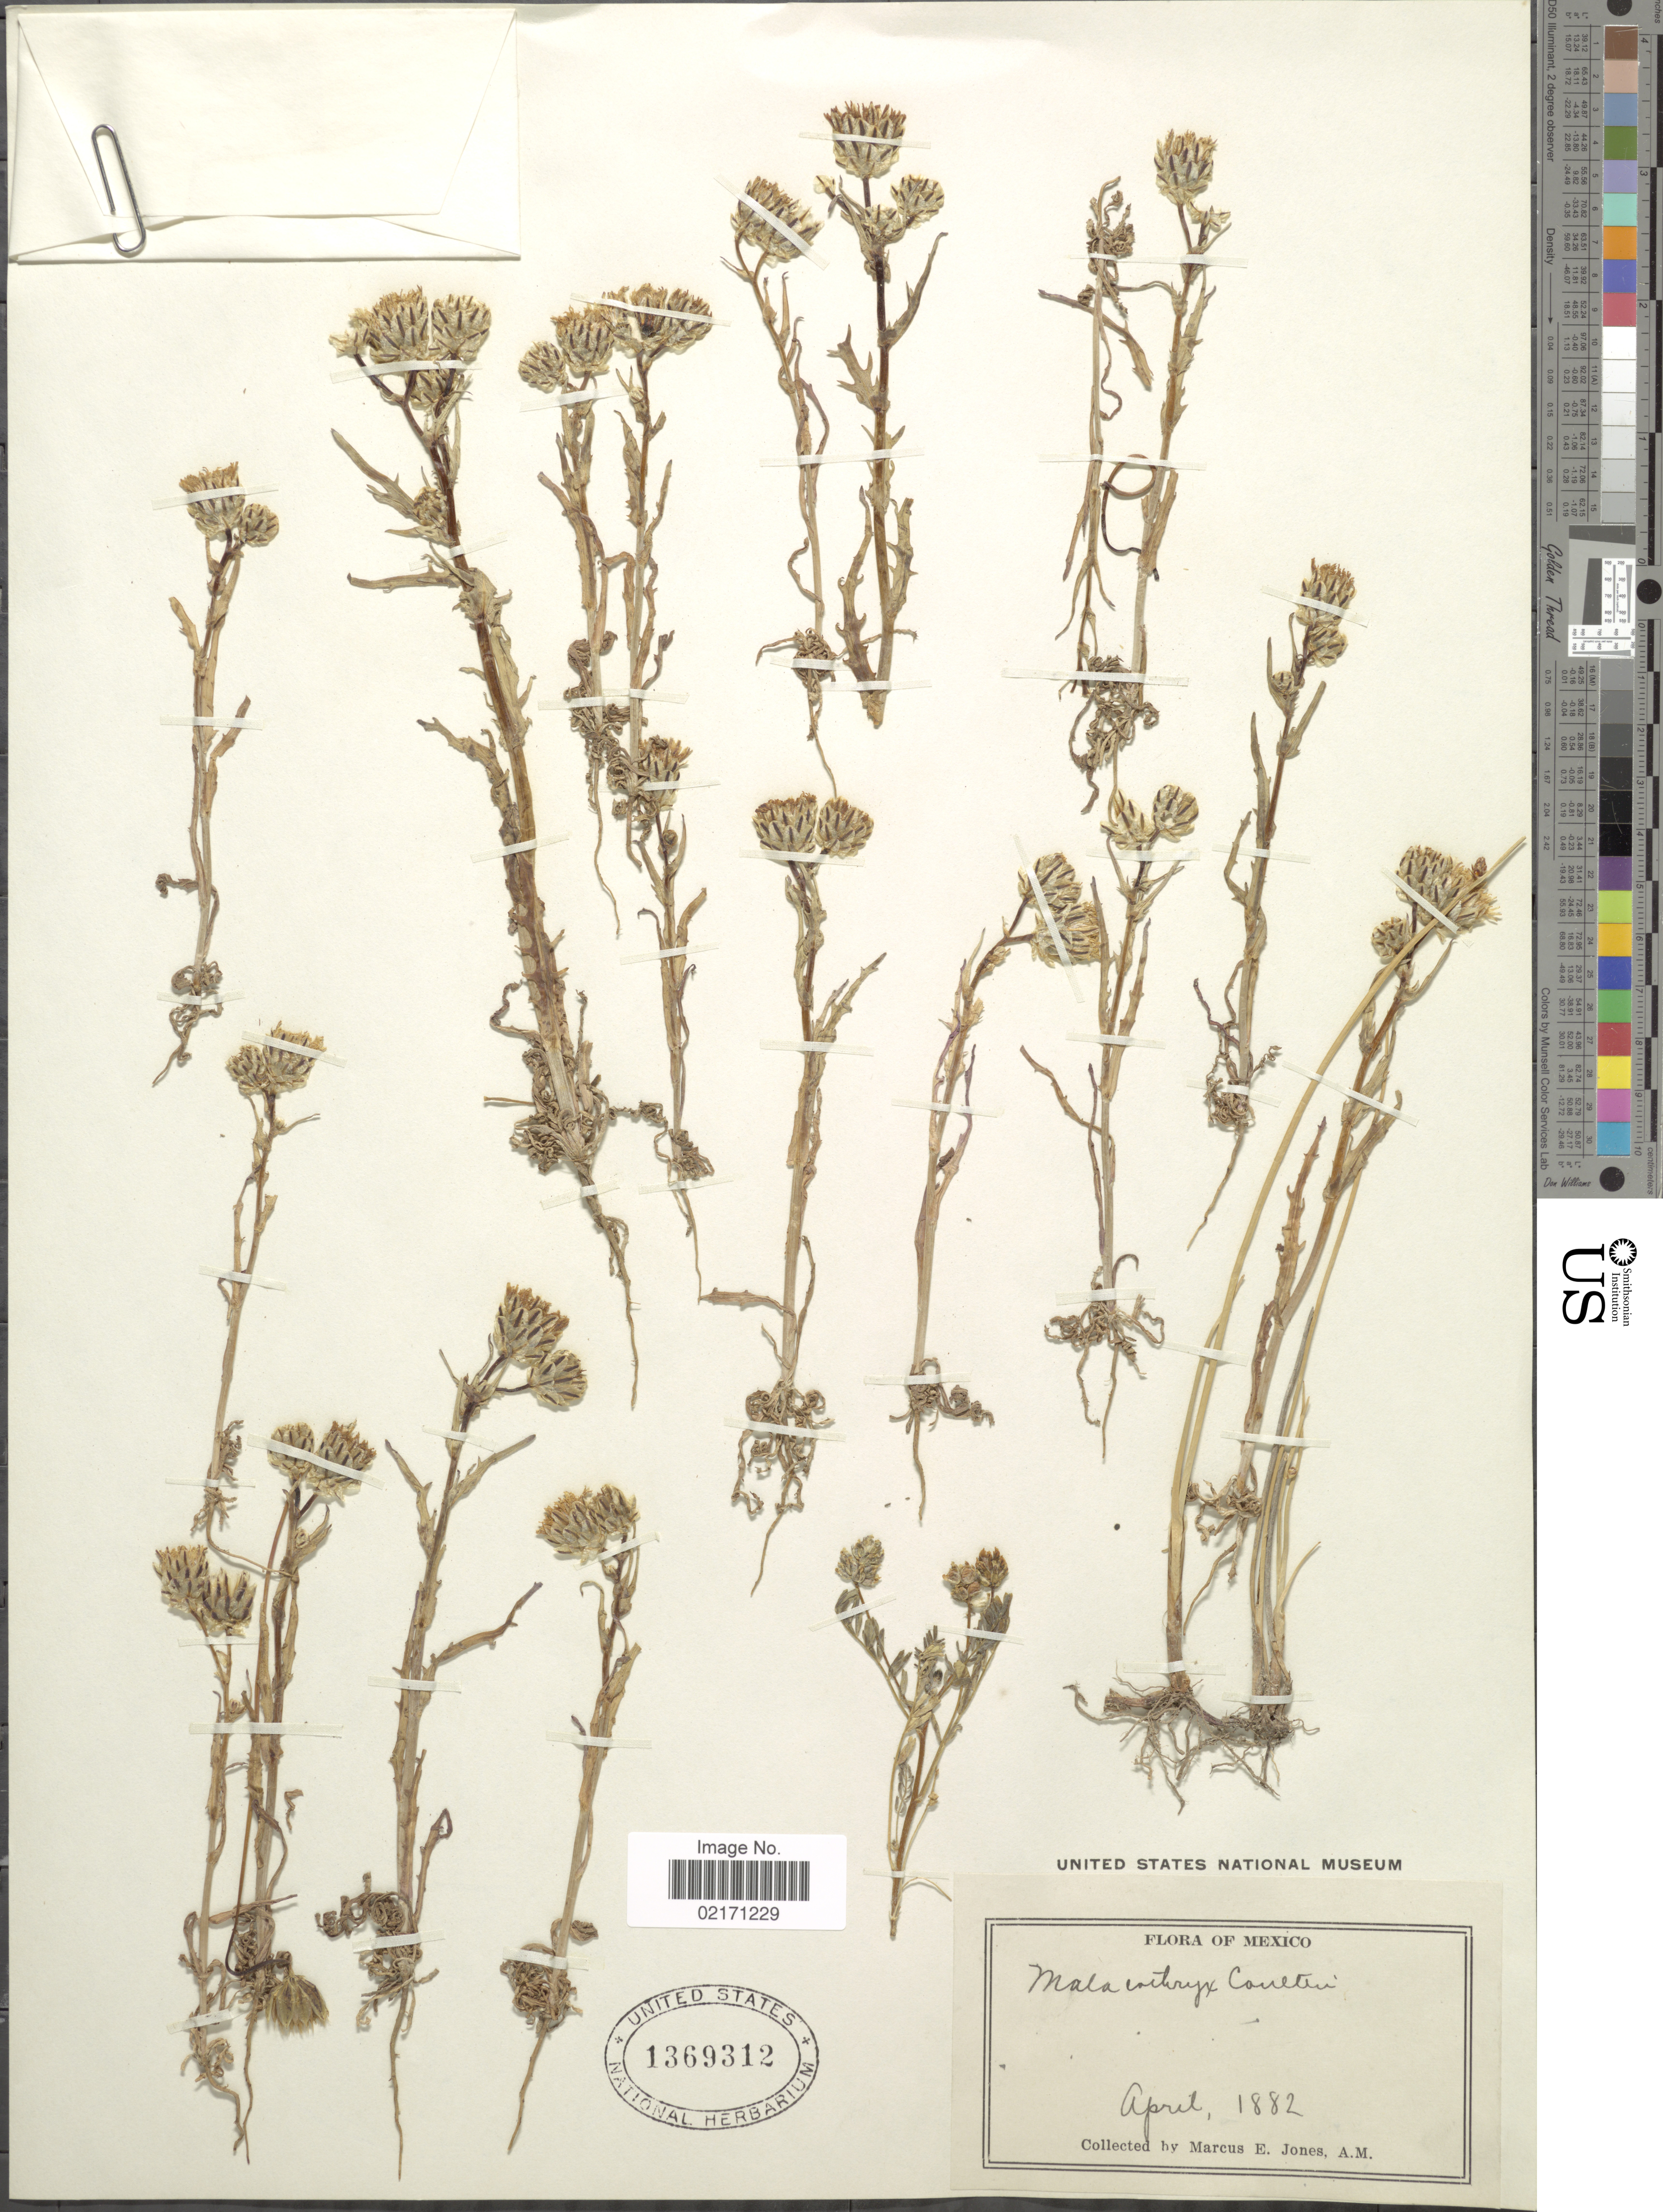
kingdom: Plantae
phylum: Tracheophyta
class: Magnoliopsida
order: Asterales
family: Asteraceae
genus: Malacothrix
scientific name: Malacothrix coulteri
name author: Harv. & A. Gray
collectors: M. E. Jones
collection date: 1882-04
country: Mexico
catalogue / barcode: US 1369312